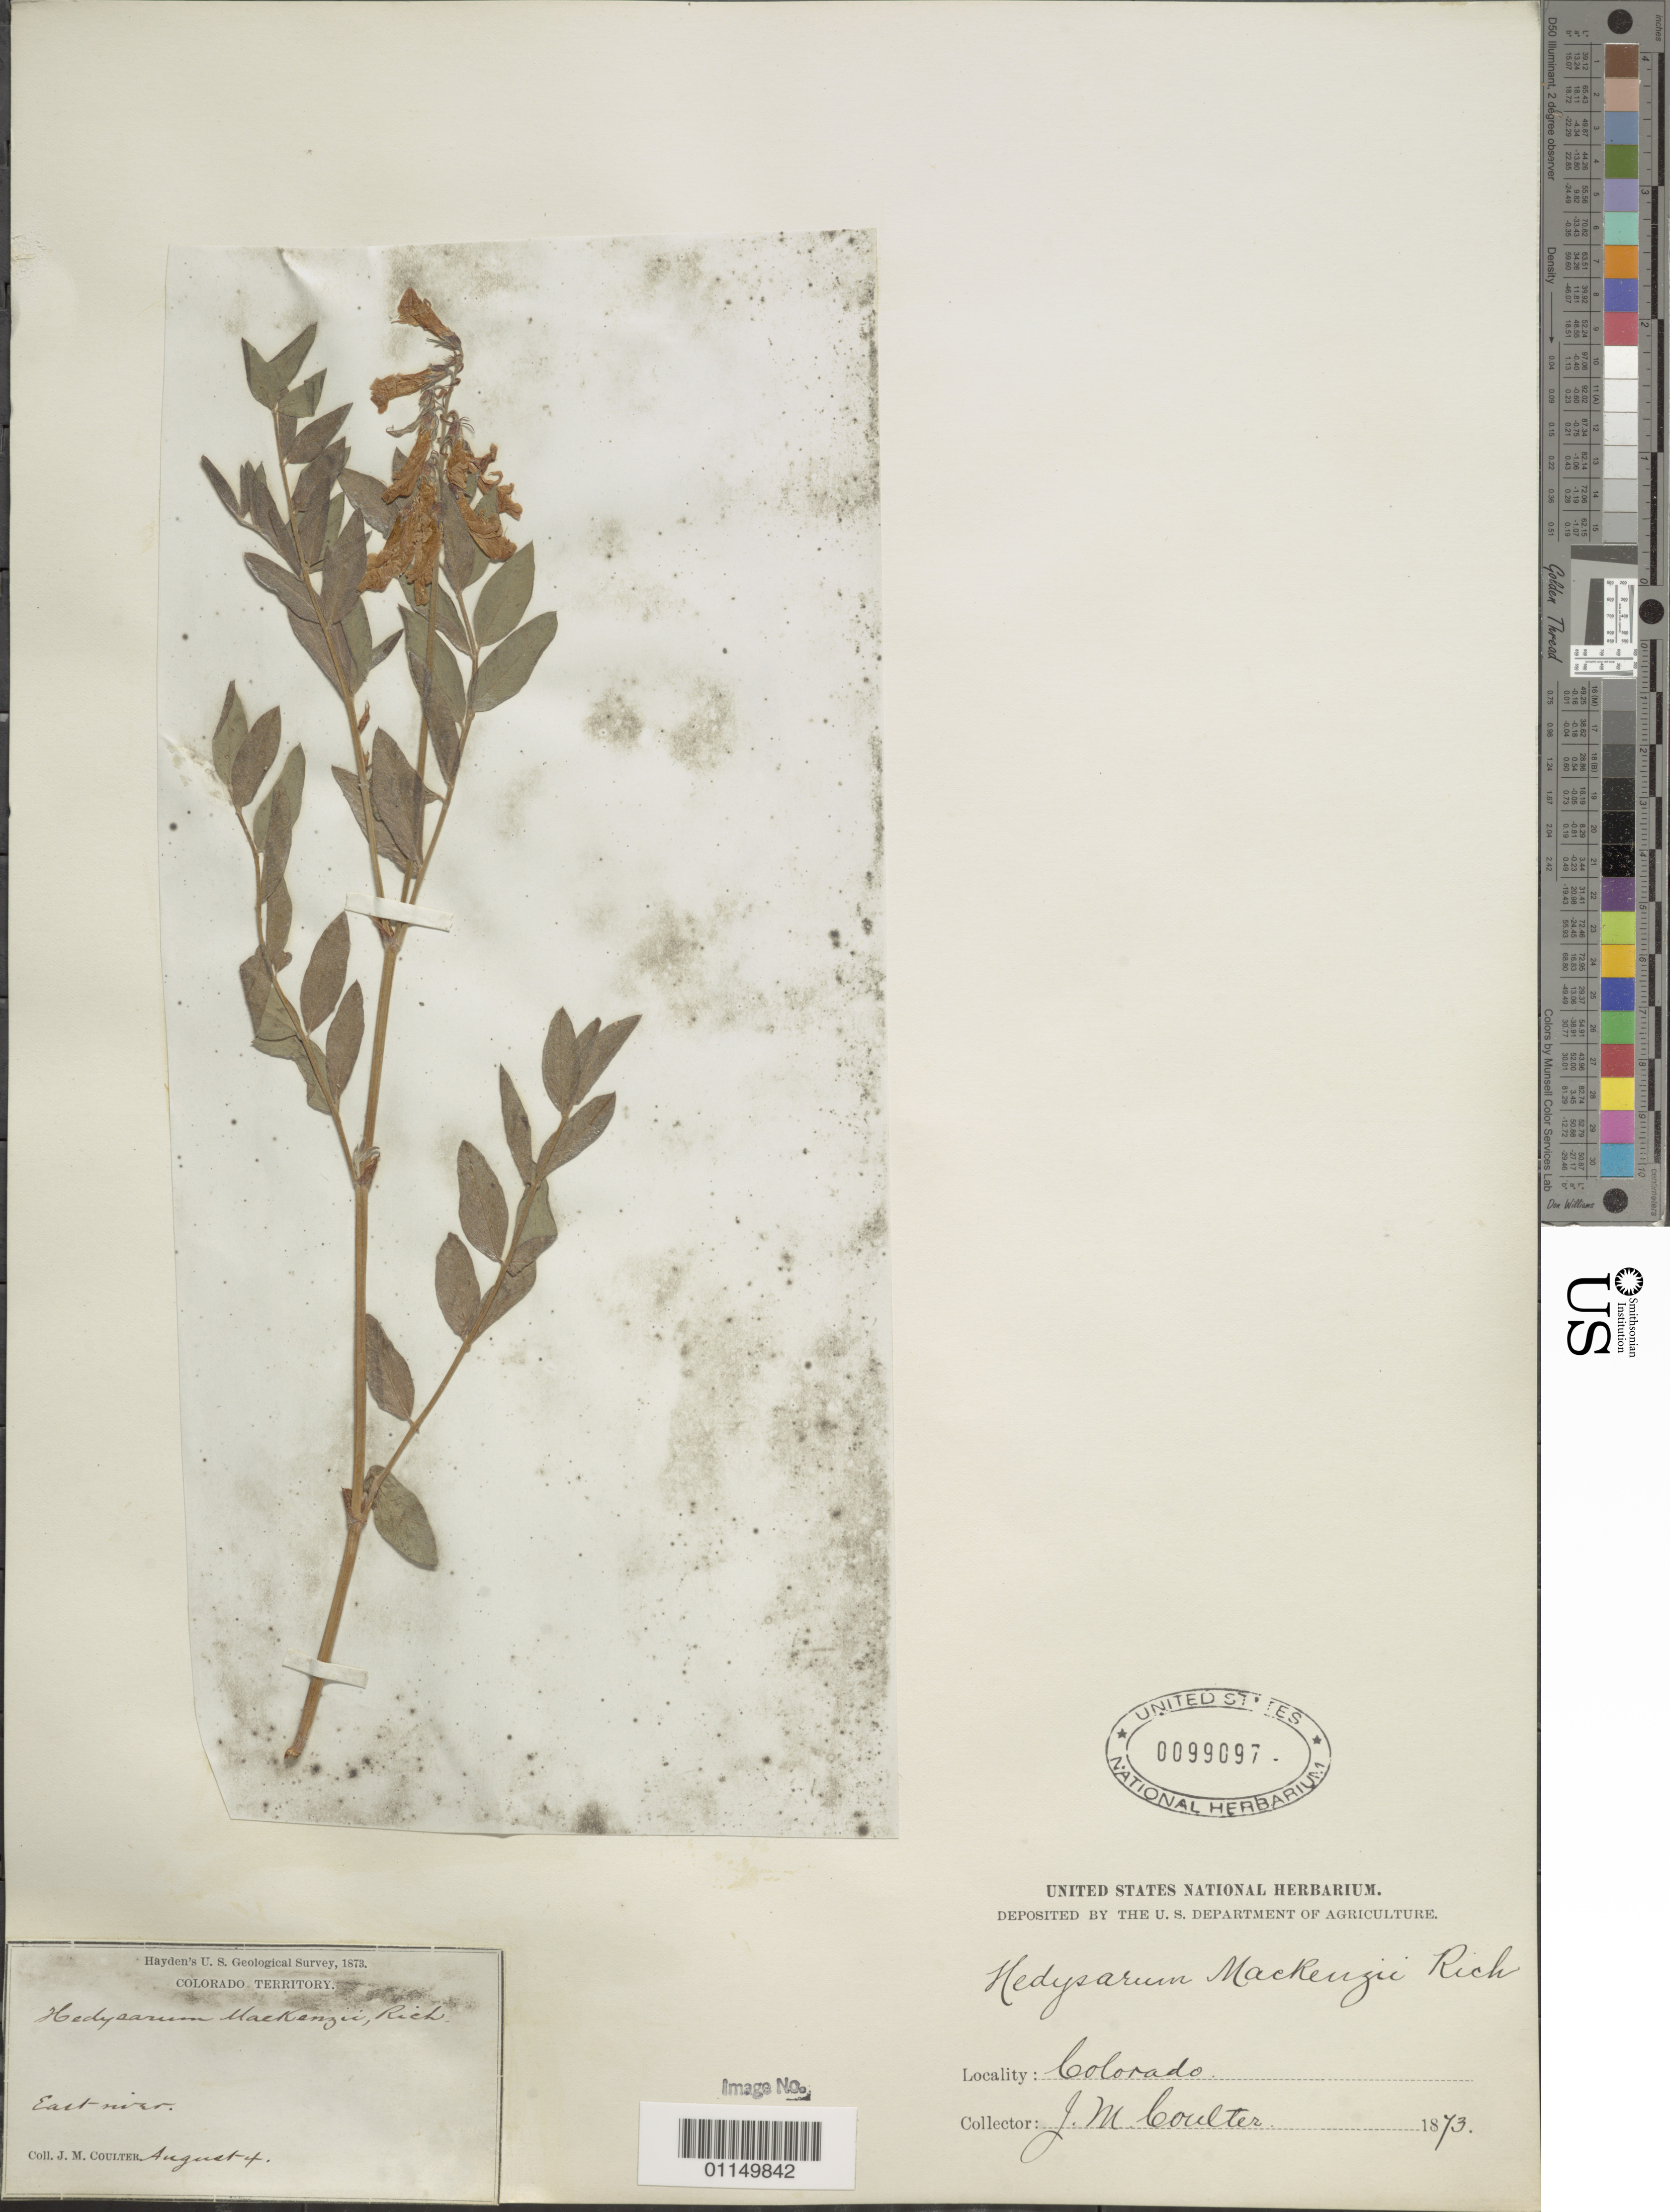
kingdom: Plantae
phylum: Tracheophyta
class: Magnoliopsida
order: Fabales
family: Fabaceae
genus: Hedysarum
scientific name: Hedysarum mackenziei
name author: Richardson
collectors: J. M. Coulter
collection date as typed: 1873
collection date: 1873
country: United States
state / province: Colorado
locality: East River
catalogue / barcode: US 99097